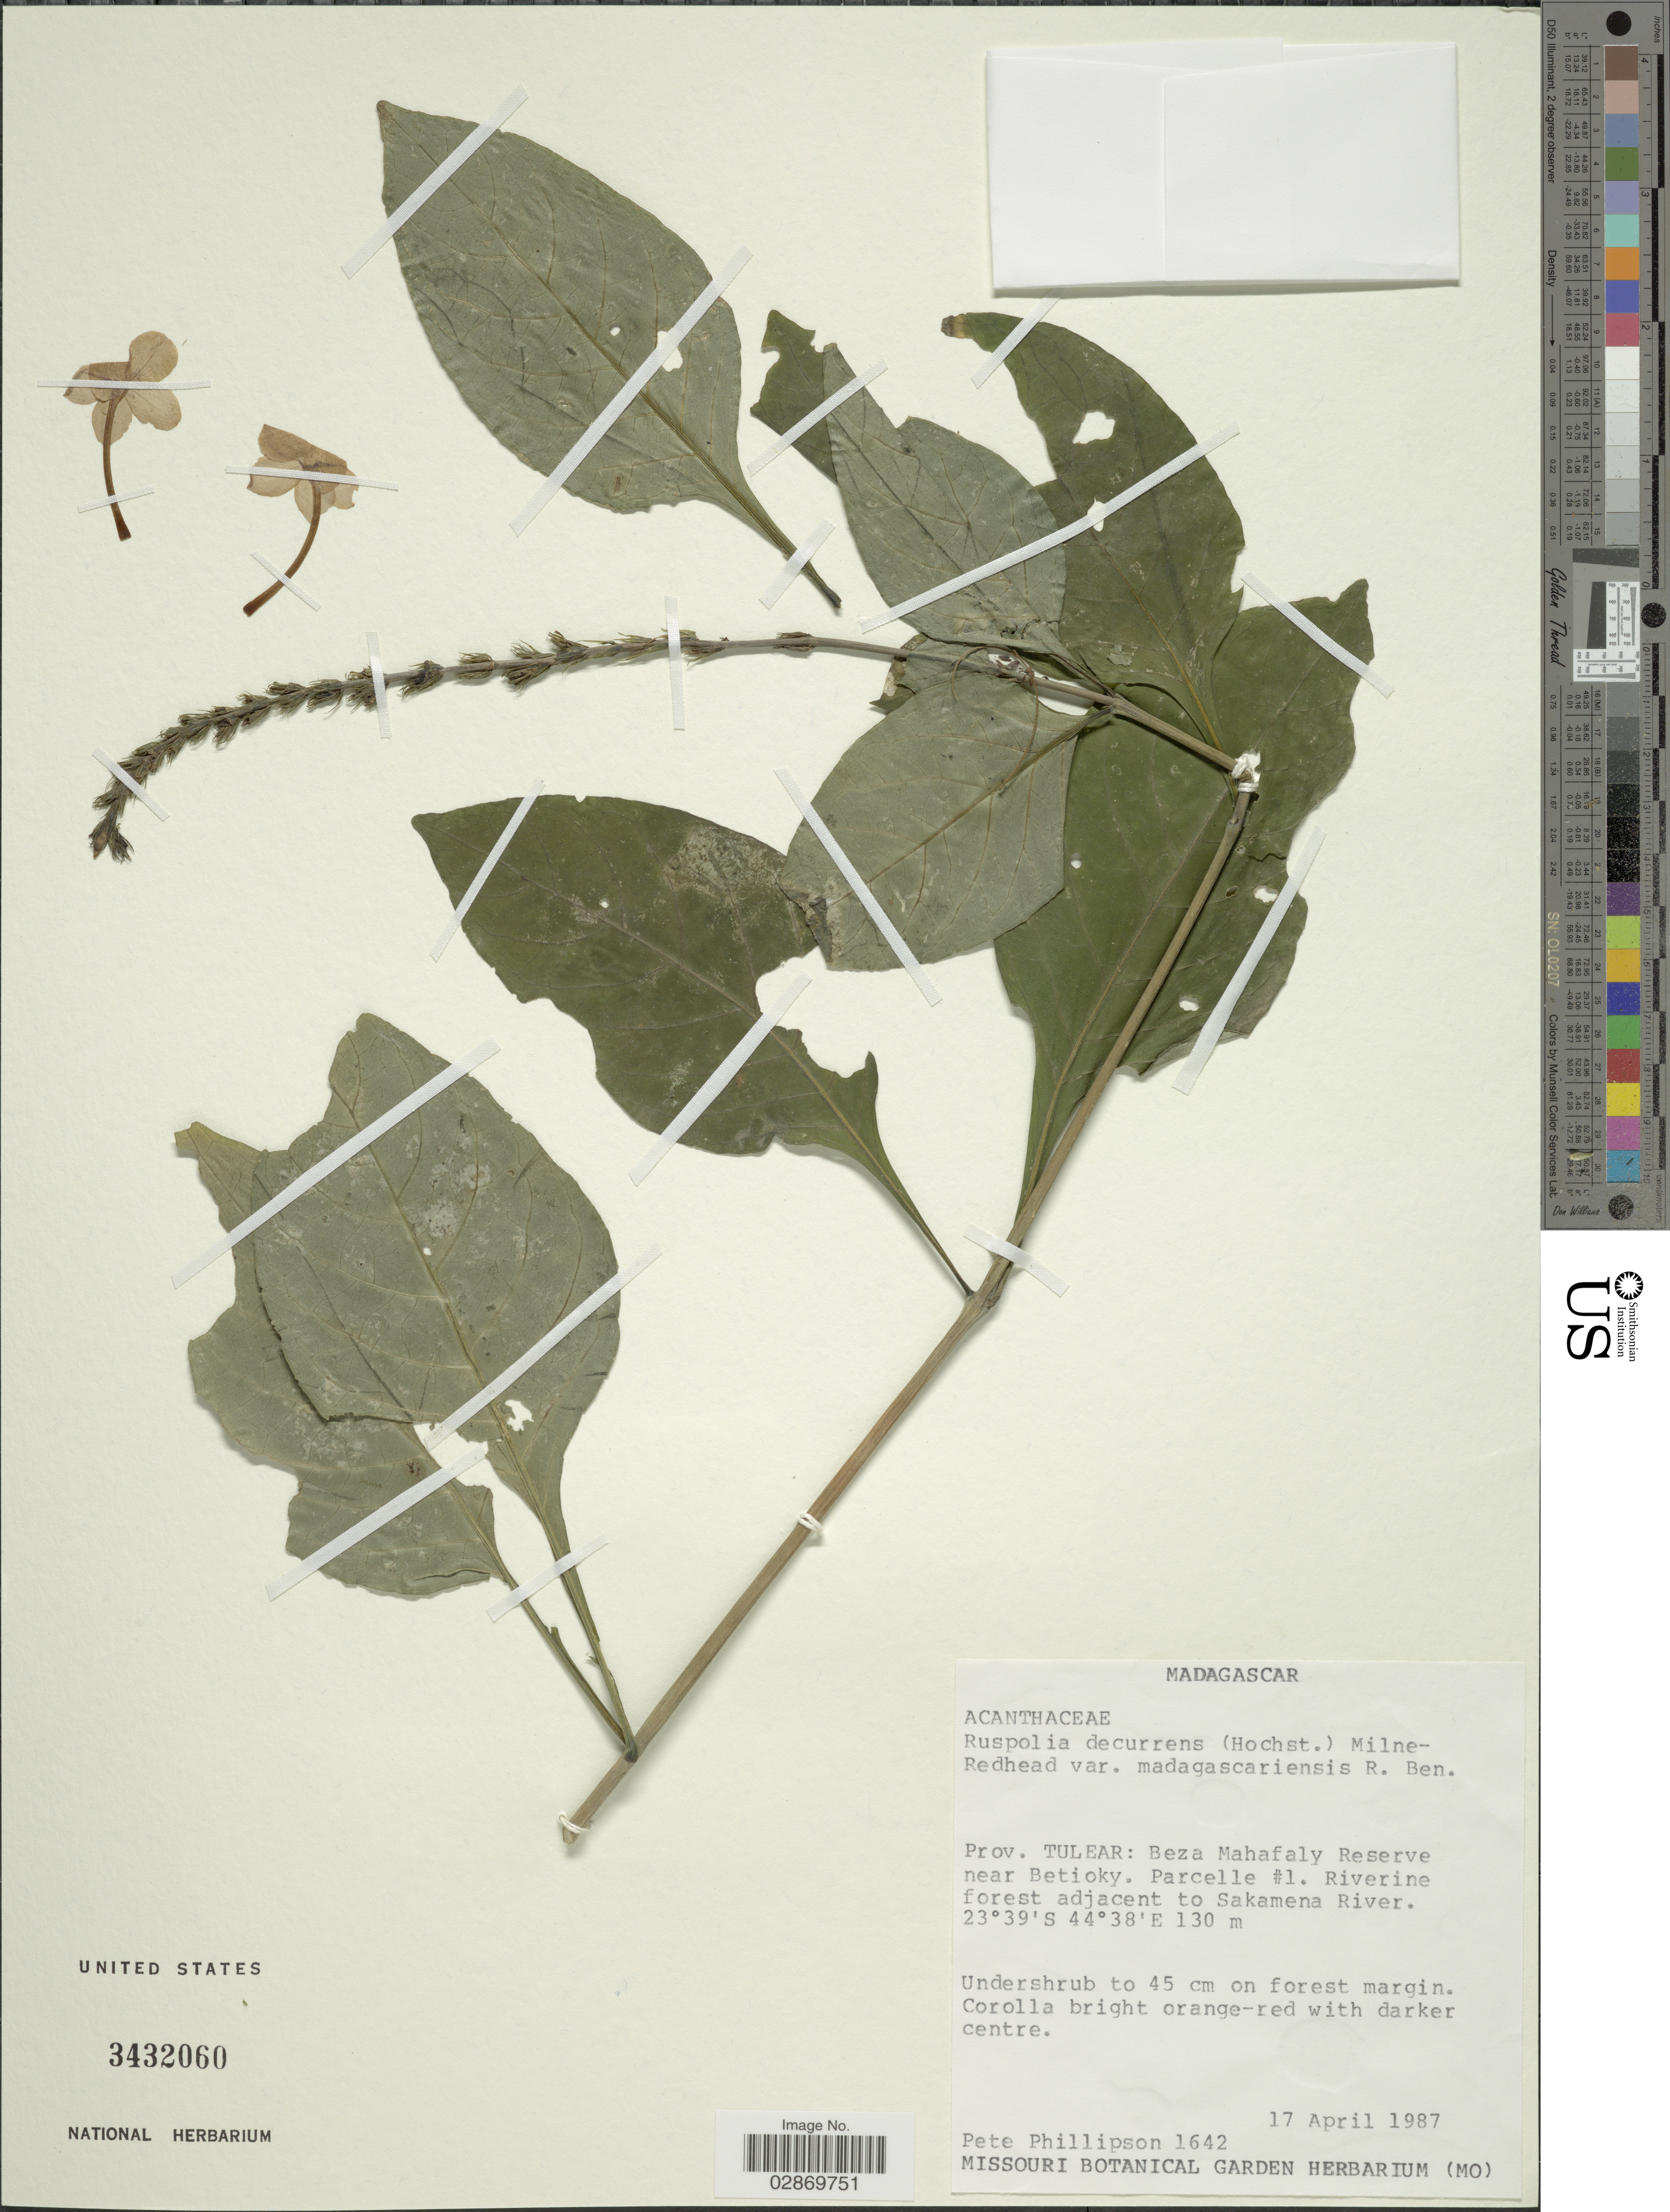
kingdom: Plantae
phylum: Tracheophyta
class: Magnoliopsida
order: Lamiales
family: Acanthaceae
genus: Ruspolia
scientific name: Ruspolia decurrens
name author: (Hochst. ex Nees) Milne-Redh.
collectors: P. B. Phillipson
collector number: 1642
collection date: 1987-04-17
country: Madagascar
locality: Prov. Tulear, Beza Mahafaly Reserve near Betioky, Parcelle #1. Riverine forest adjacent to Sakamena River.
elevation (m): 130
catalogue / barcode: US 3432060